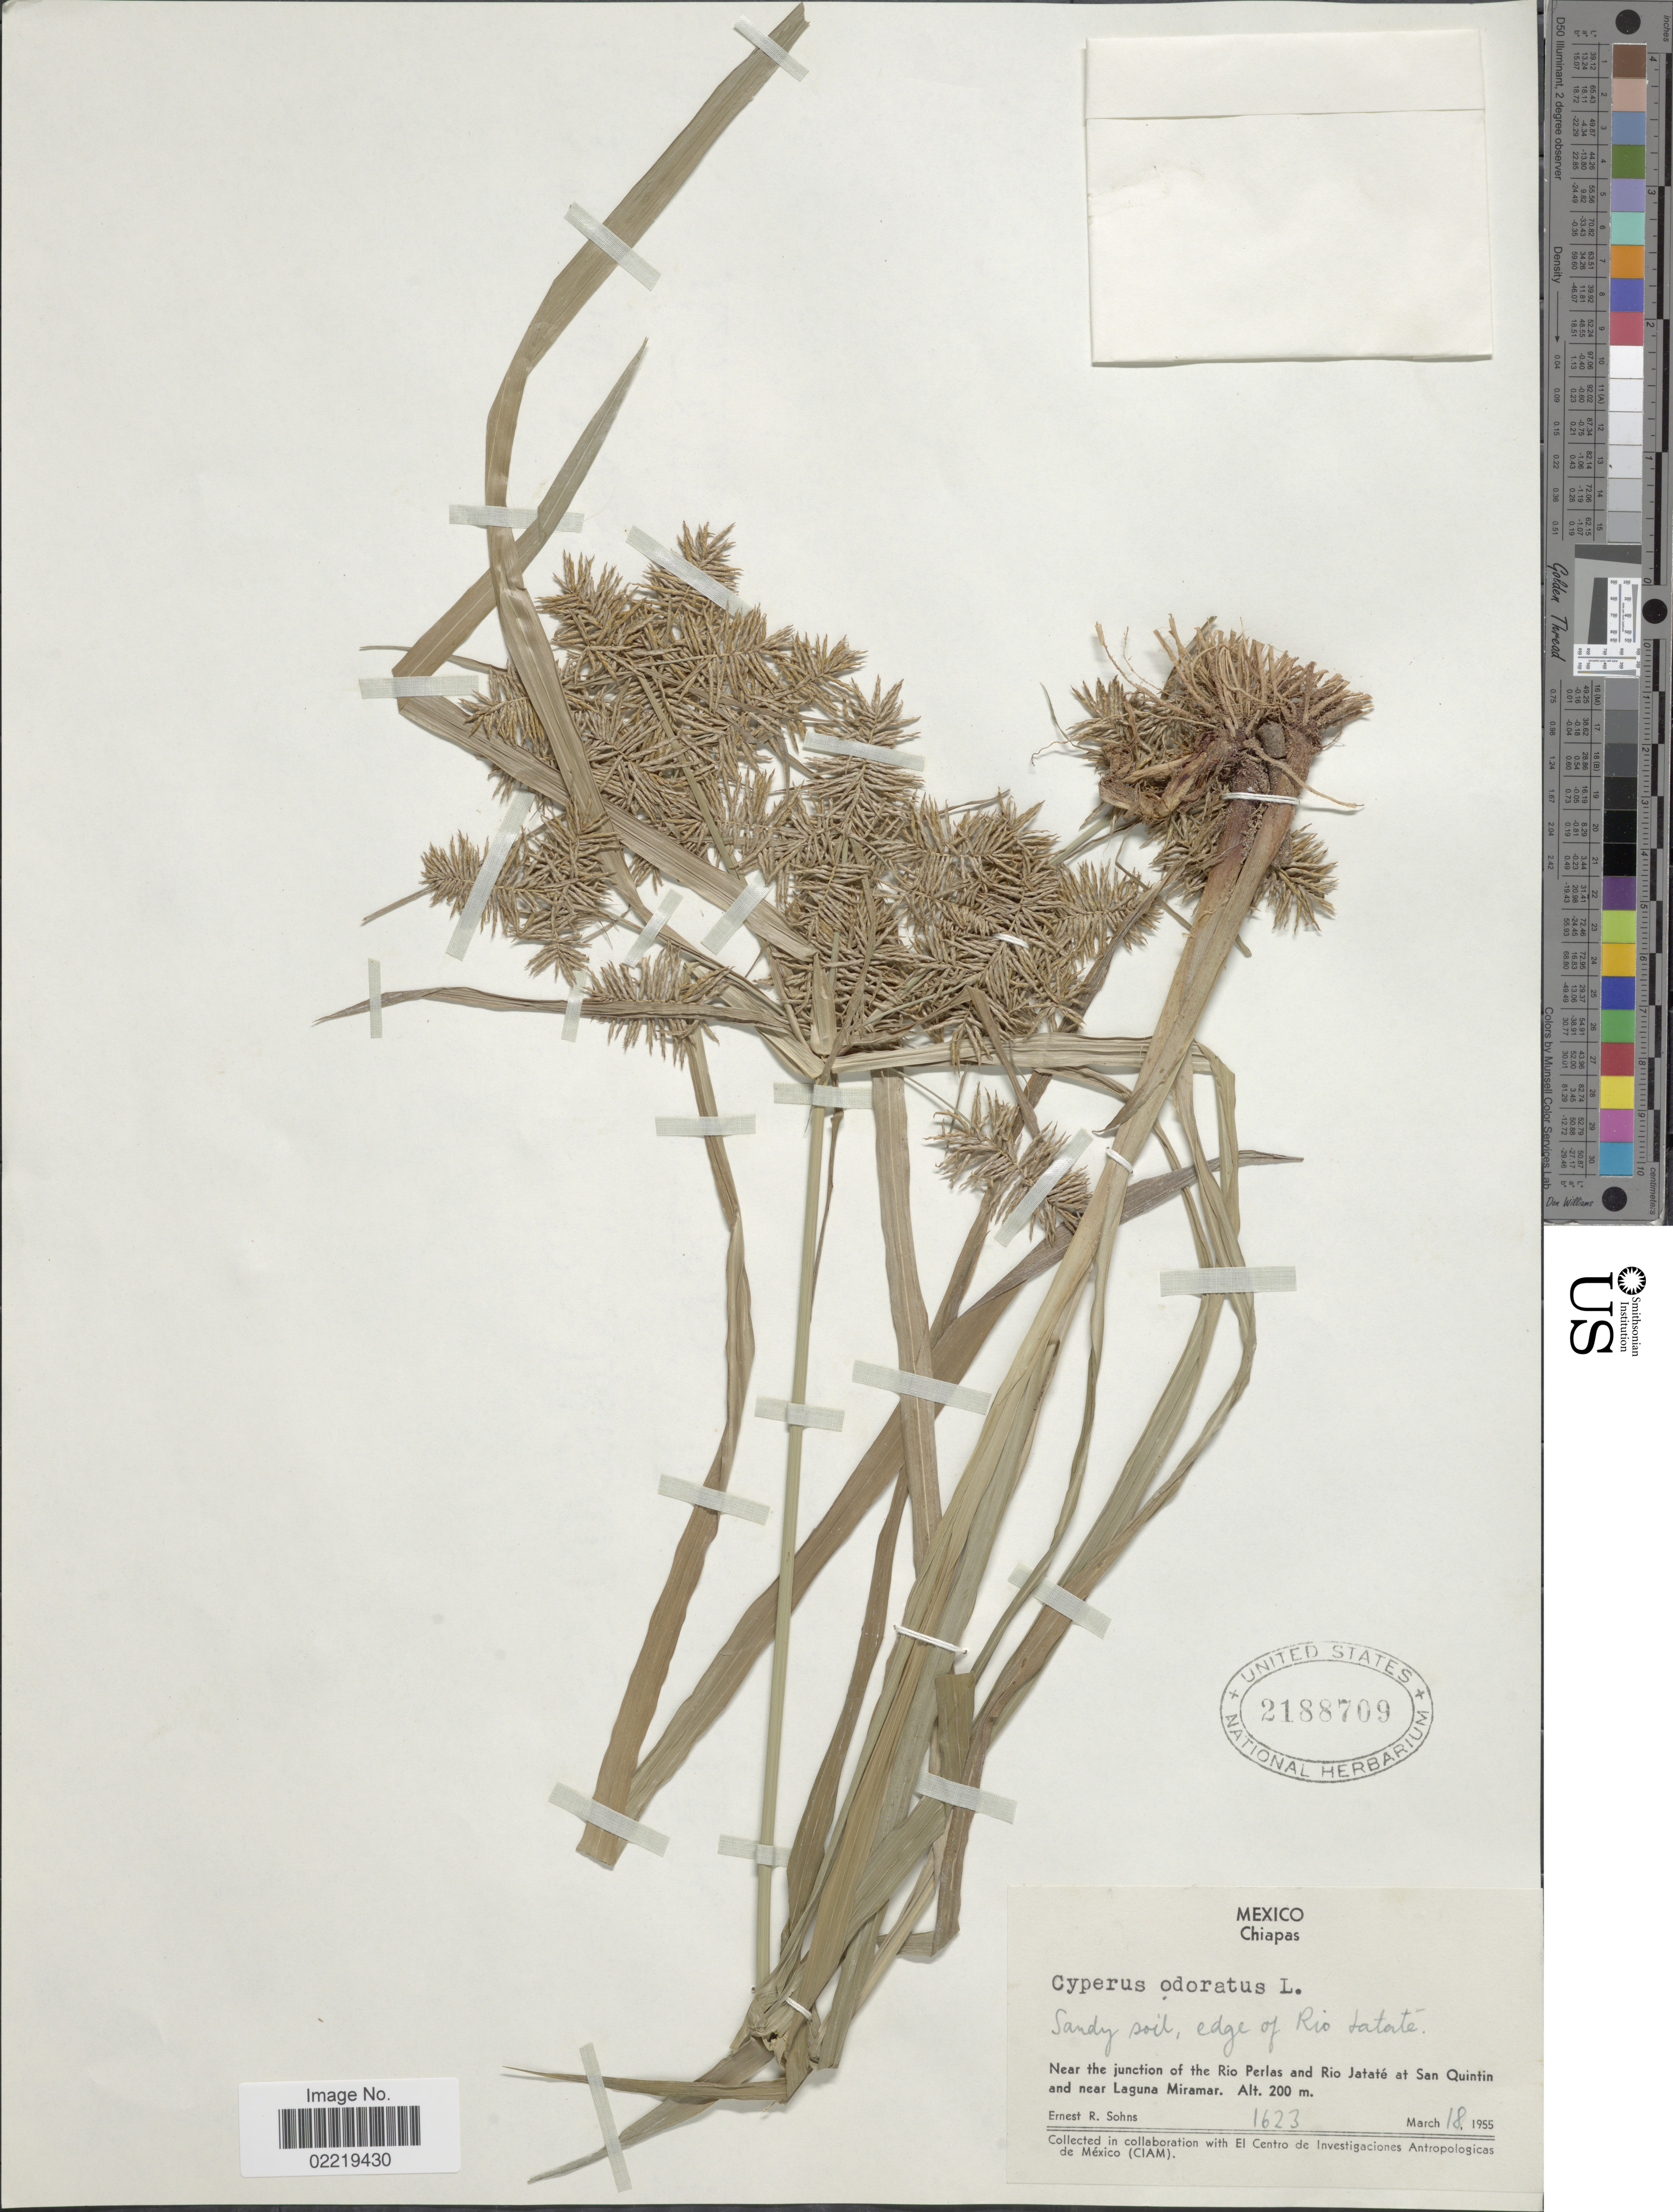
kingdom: Plantae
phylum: Tracheophyta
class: Liliopsida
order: Poales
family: Cyperaceae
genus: Cyperus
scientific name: Cyperus odoratus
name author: L.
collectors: E. R. Sohns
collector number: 1623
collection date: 1955-03-18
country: Mexico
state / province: Chiapas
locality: Near the junction of the Rio Perlas and Rio Jatate at San Quintin and near Laguna Miramar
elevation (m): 200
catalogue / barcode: US 2188709